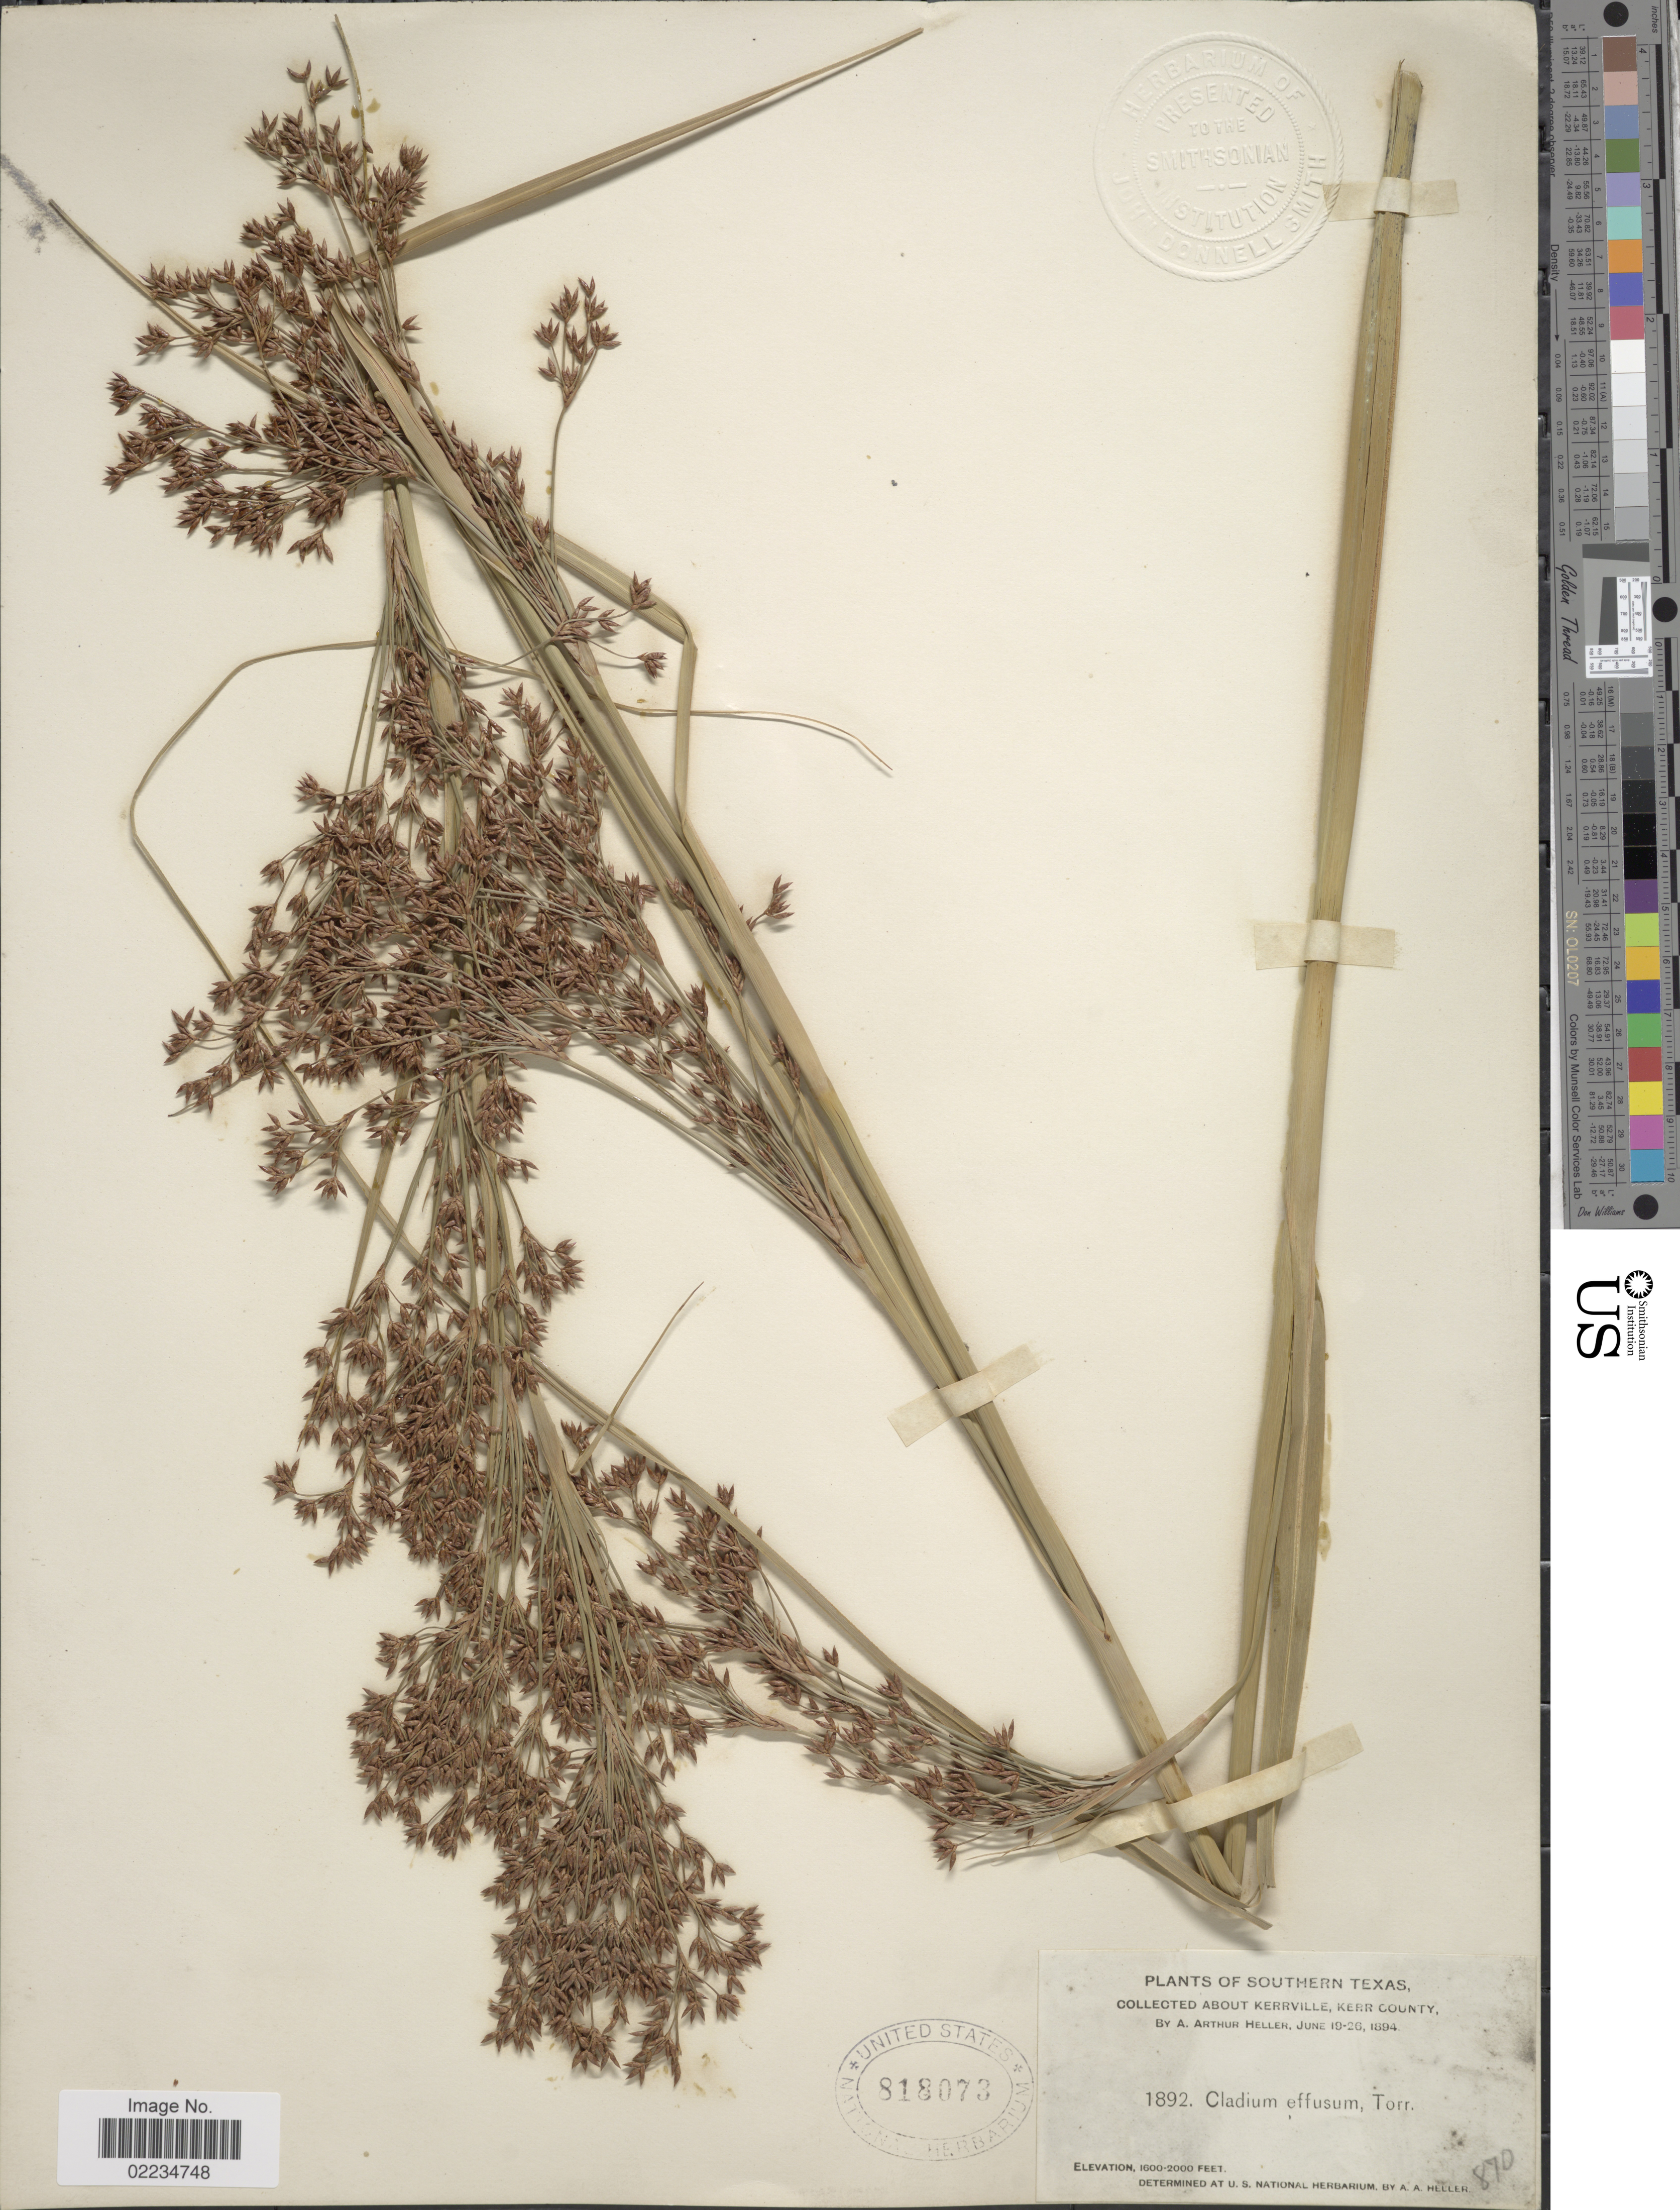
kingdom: Plantae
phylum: Tracheophyta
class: Liliopsida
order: Poales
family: Cyperaceae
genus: Cladium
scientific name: Cladium jamaicense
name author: Crantz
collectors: A. A. Heller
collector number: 1892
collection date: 1894-06-19/1894-06-26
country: United States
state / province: Texas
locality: Southern Texas, About Kerrville, Kerr County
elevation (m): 488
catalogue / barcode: US 818073